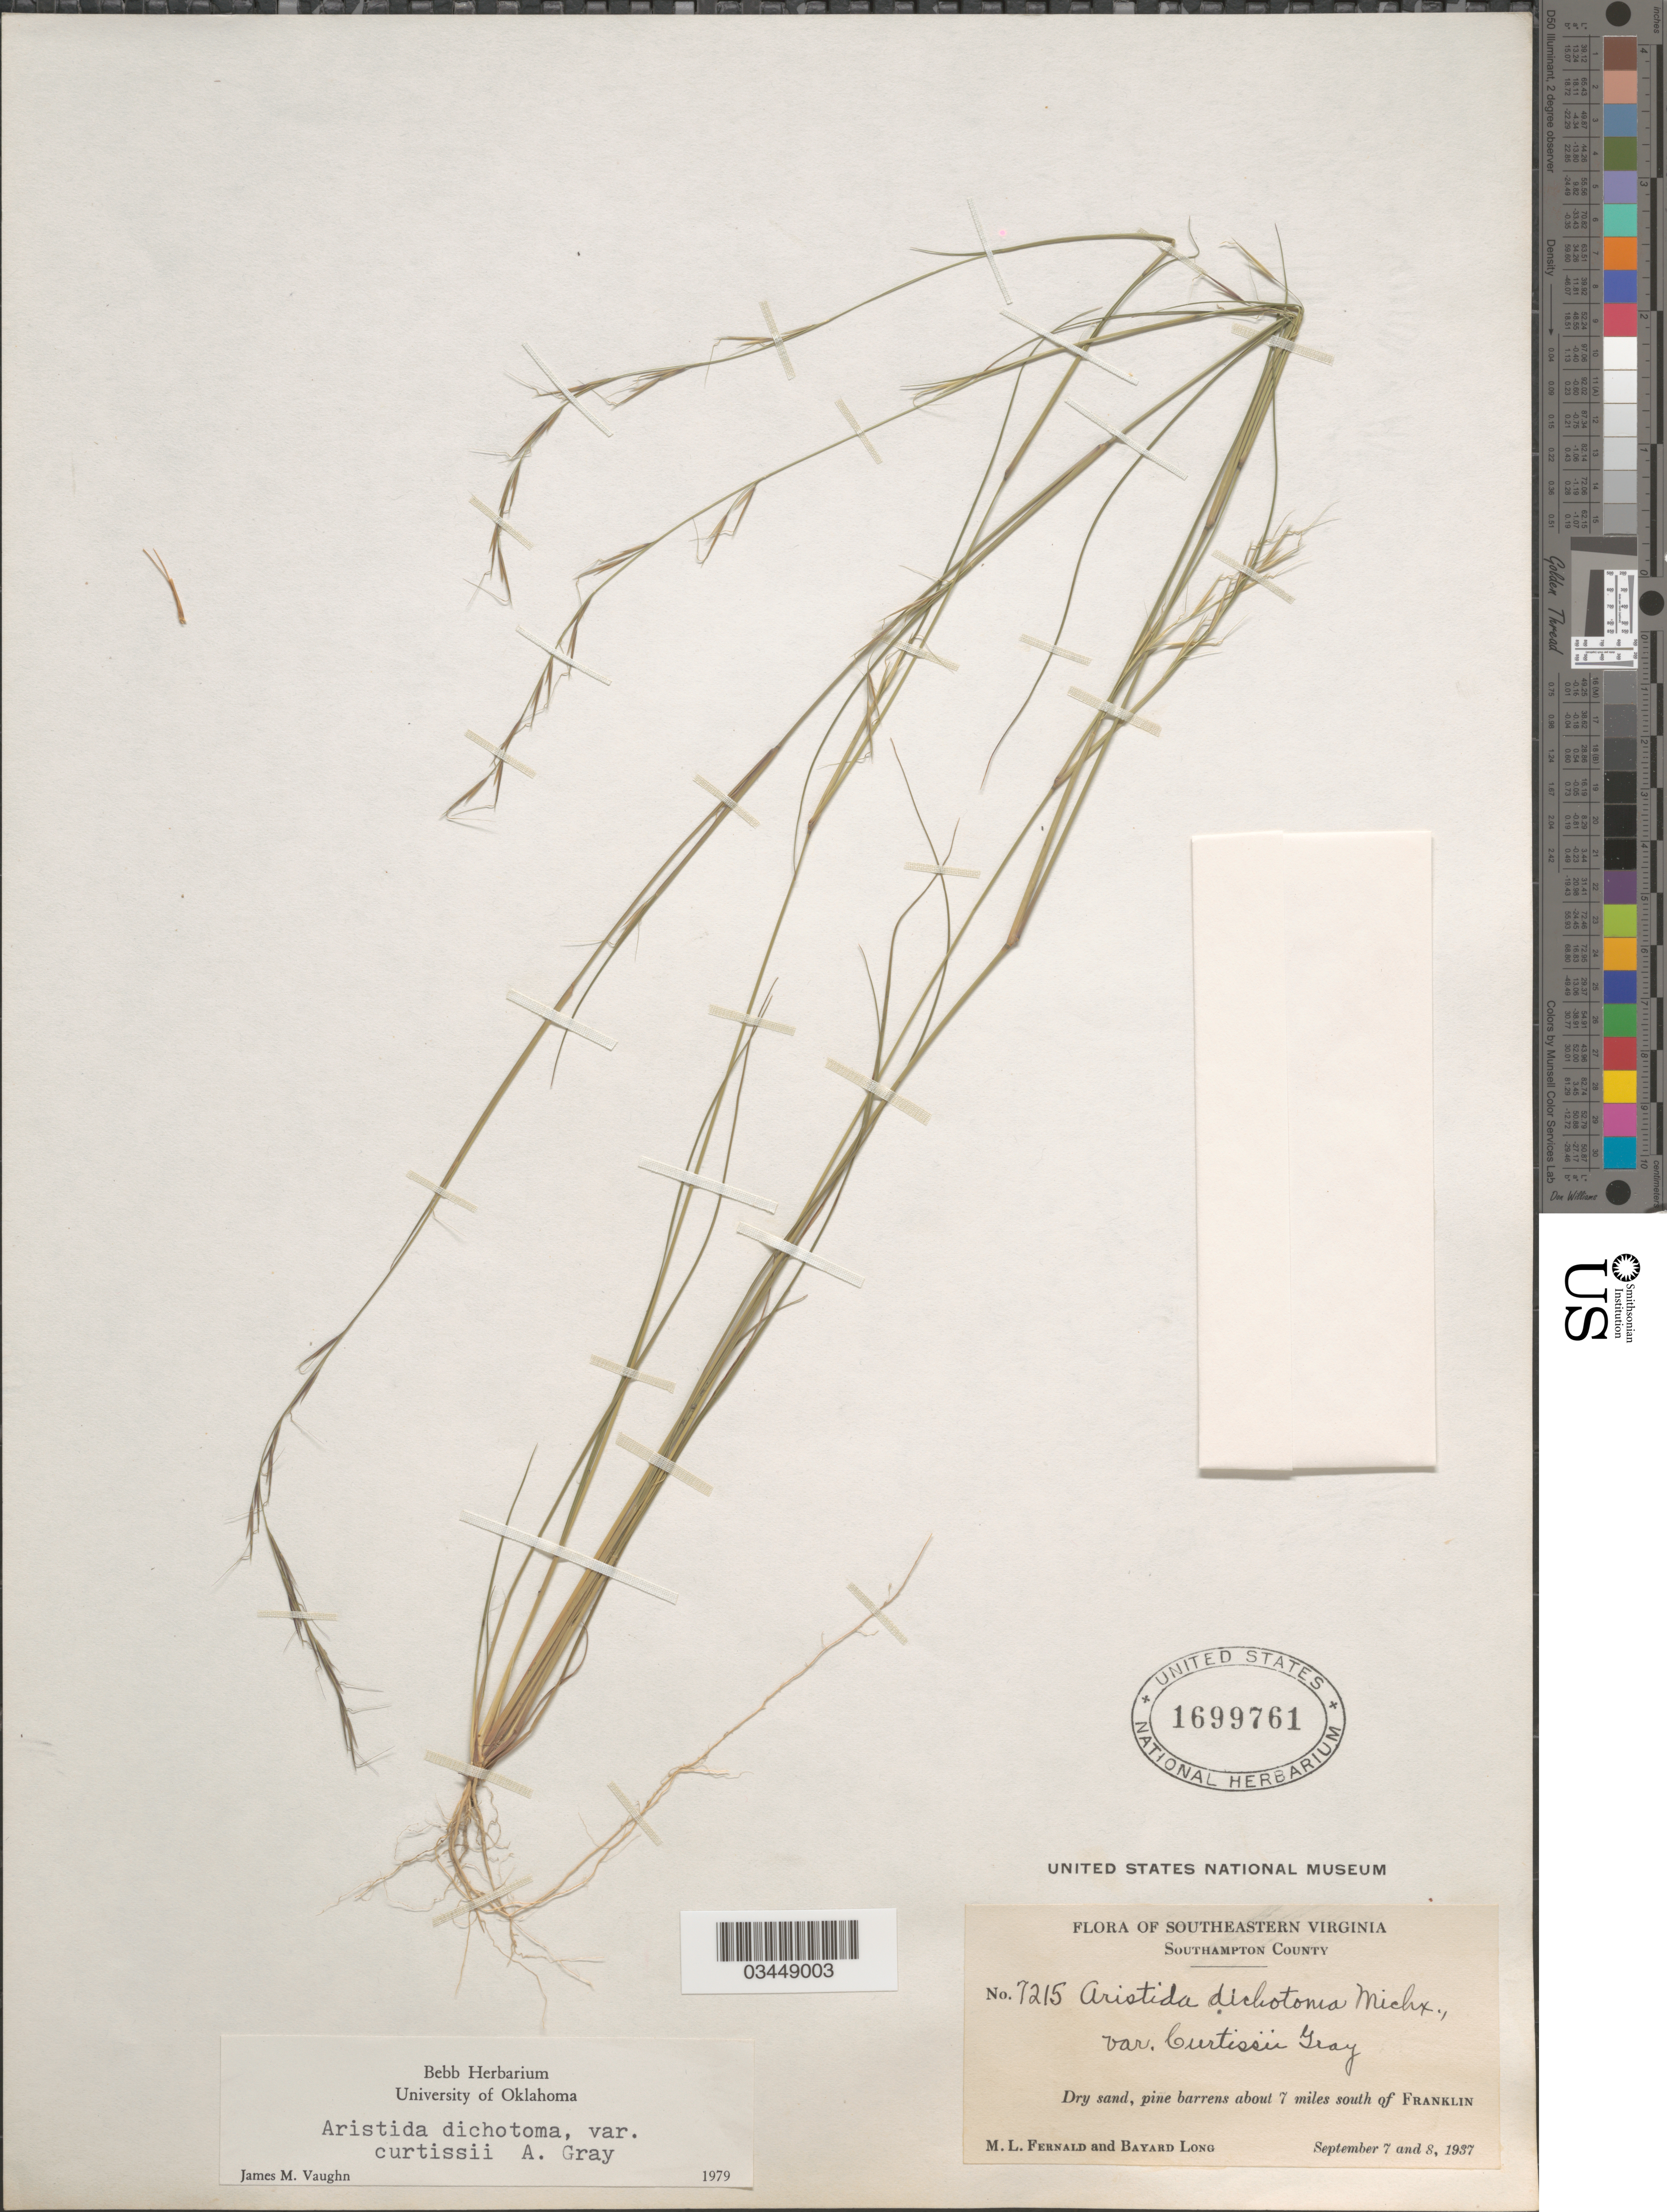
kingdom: Plantae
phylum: Tracheophyta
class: Liliopsida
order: Poales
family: Poaceae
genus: Aristida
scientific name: Aristida dichotoma var. curtisii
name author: A. Gray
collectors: M. L. Fernald & B. Long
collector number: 7215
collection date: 1937-09-07/1937-09-08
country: United States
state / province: Virginia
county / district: Southampton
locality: Southeastern Virginia. Southampton County. Dry sand, pine barrens about 7 miles south of Franklin.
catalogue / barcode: US 1699761